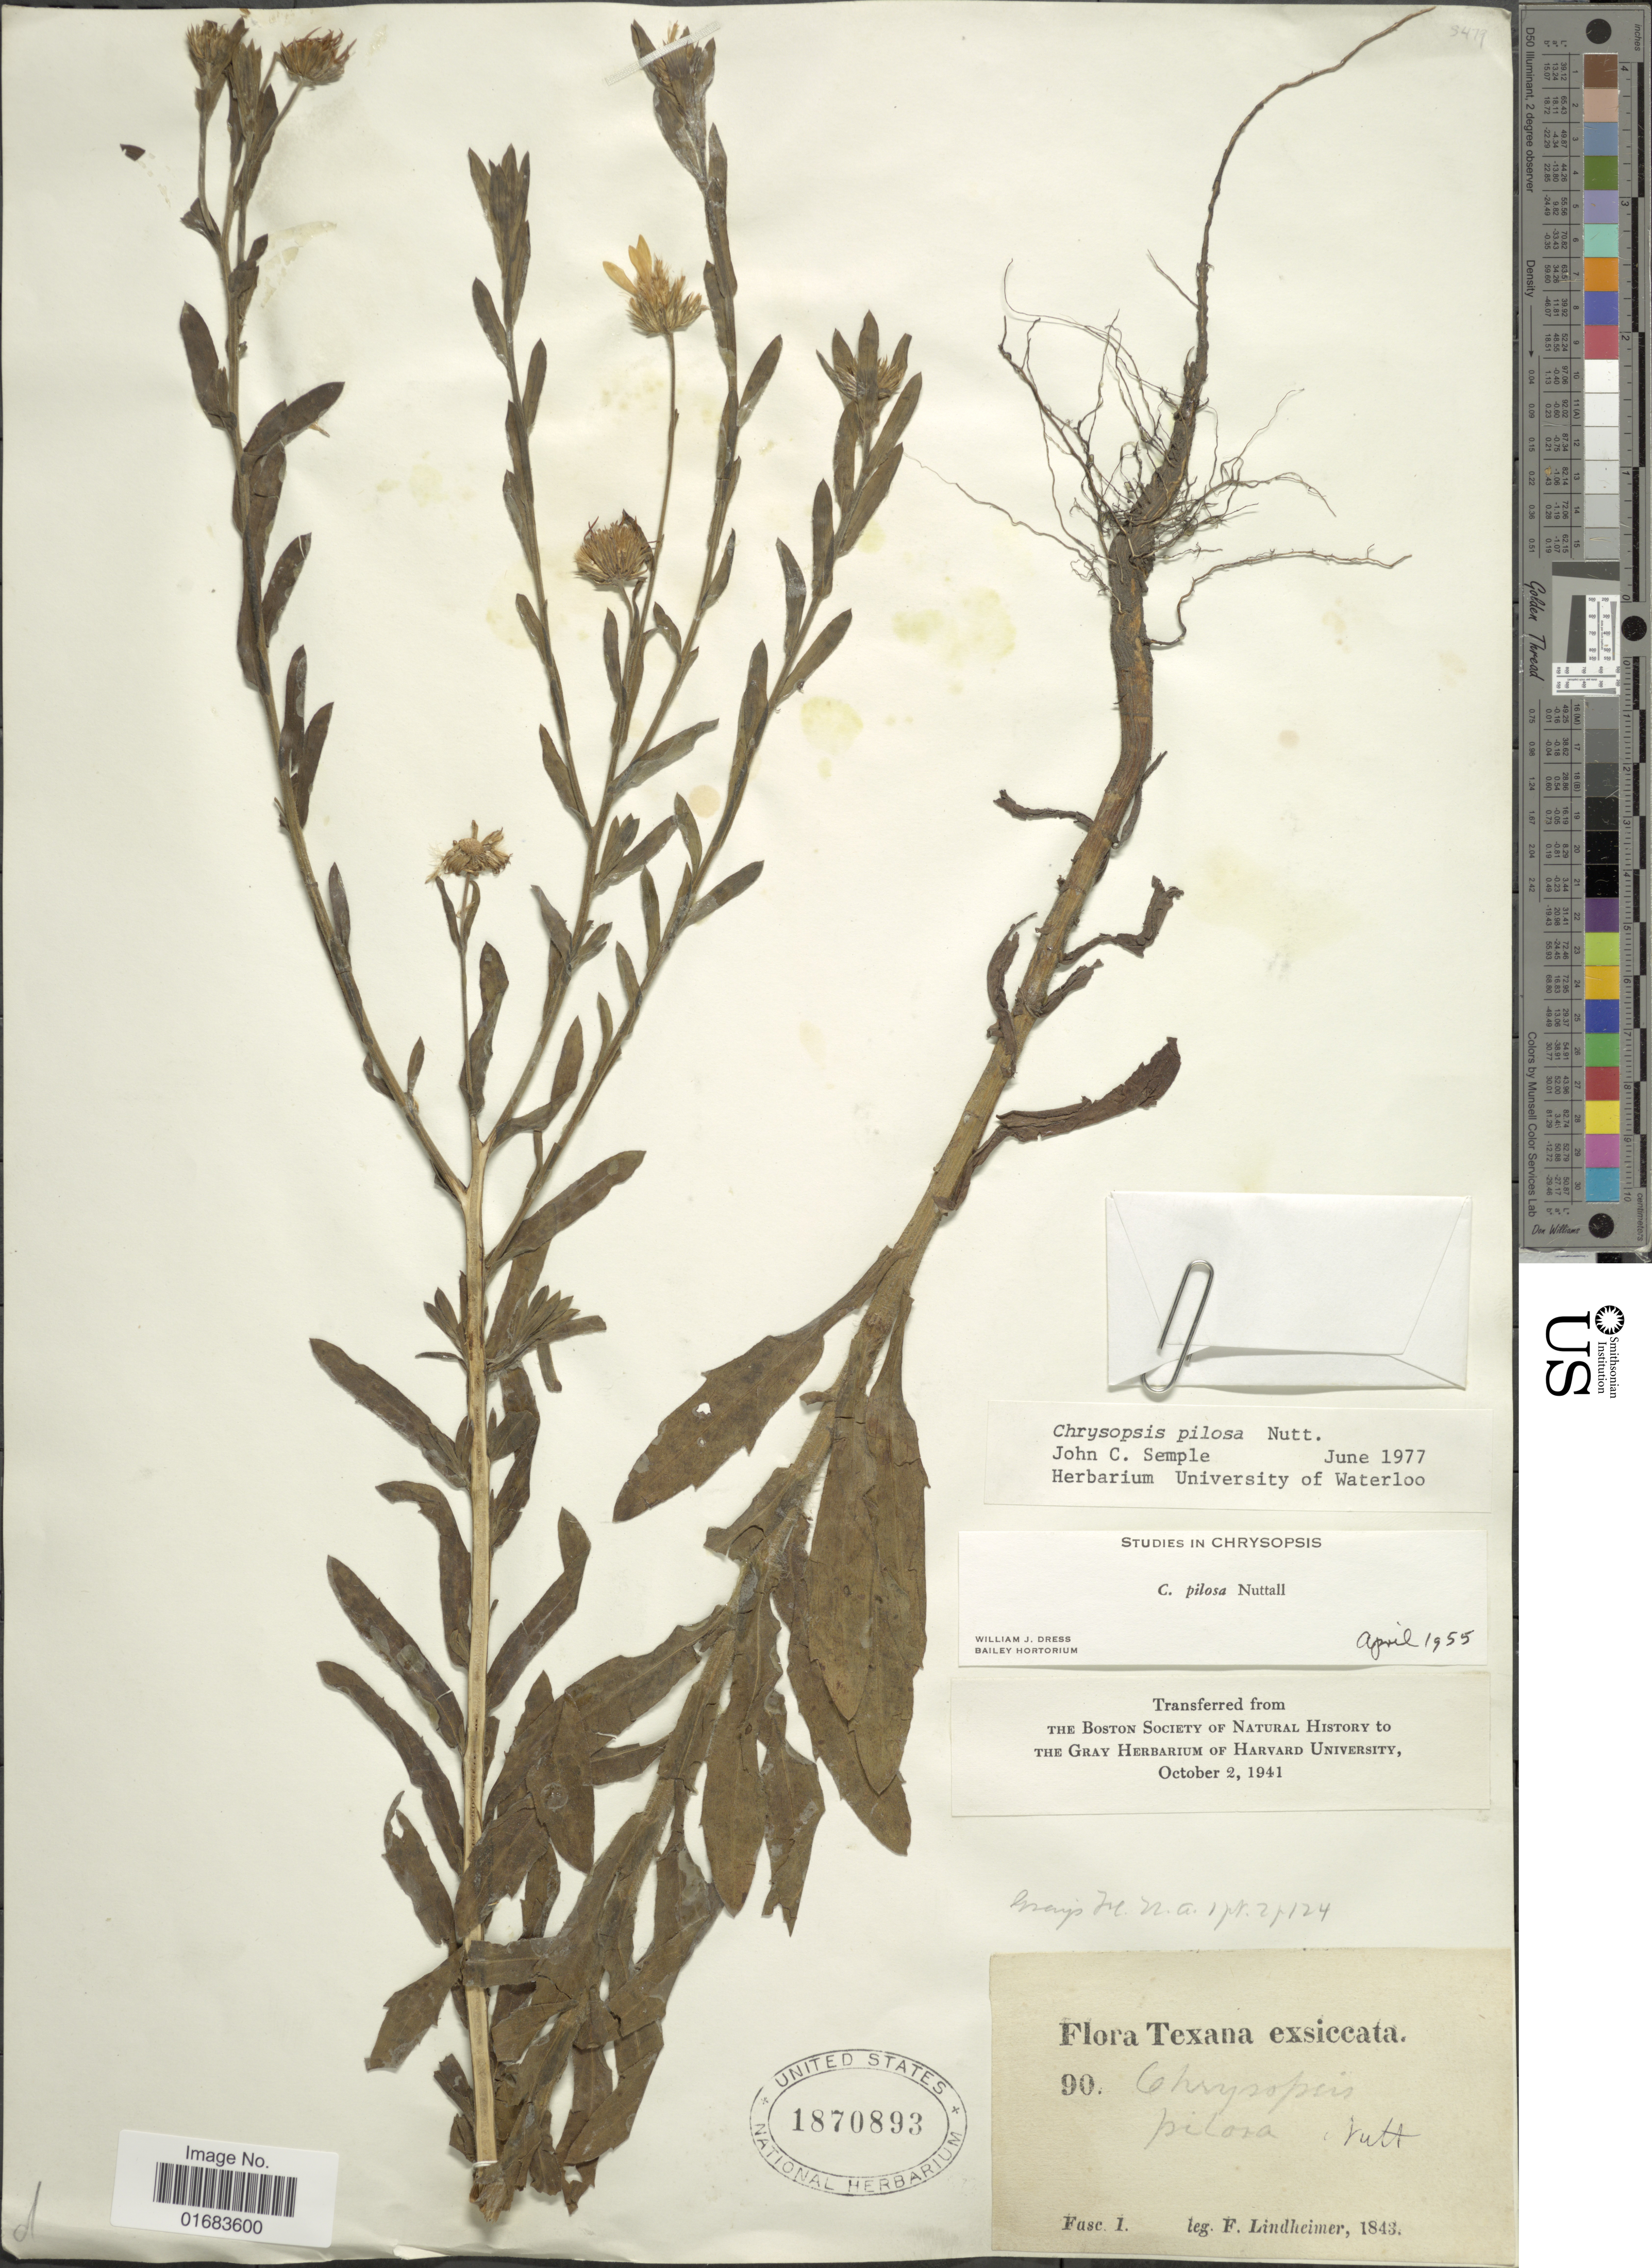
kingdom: Plantae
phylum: Tracheophyta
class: Magnoliopsida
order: Asterales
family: Asteraceae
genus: Chrysopsis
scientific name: Chrysopsis pilosa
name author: Nutt.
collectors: F. Lindheimer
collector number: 90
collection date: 1843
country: United States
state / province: Texas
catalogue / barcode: US 1870893